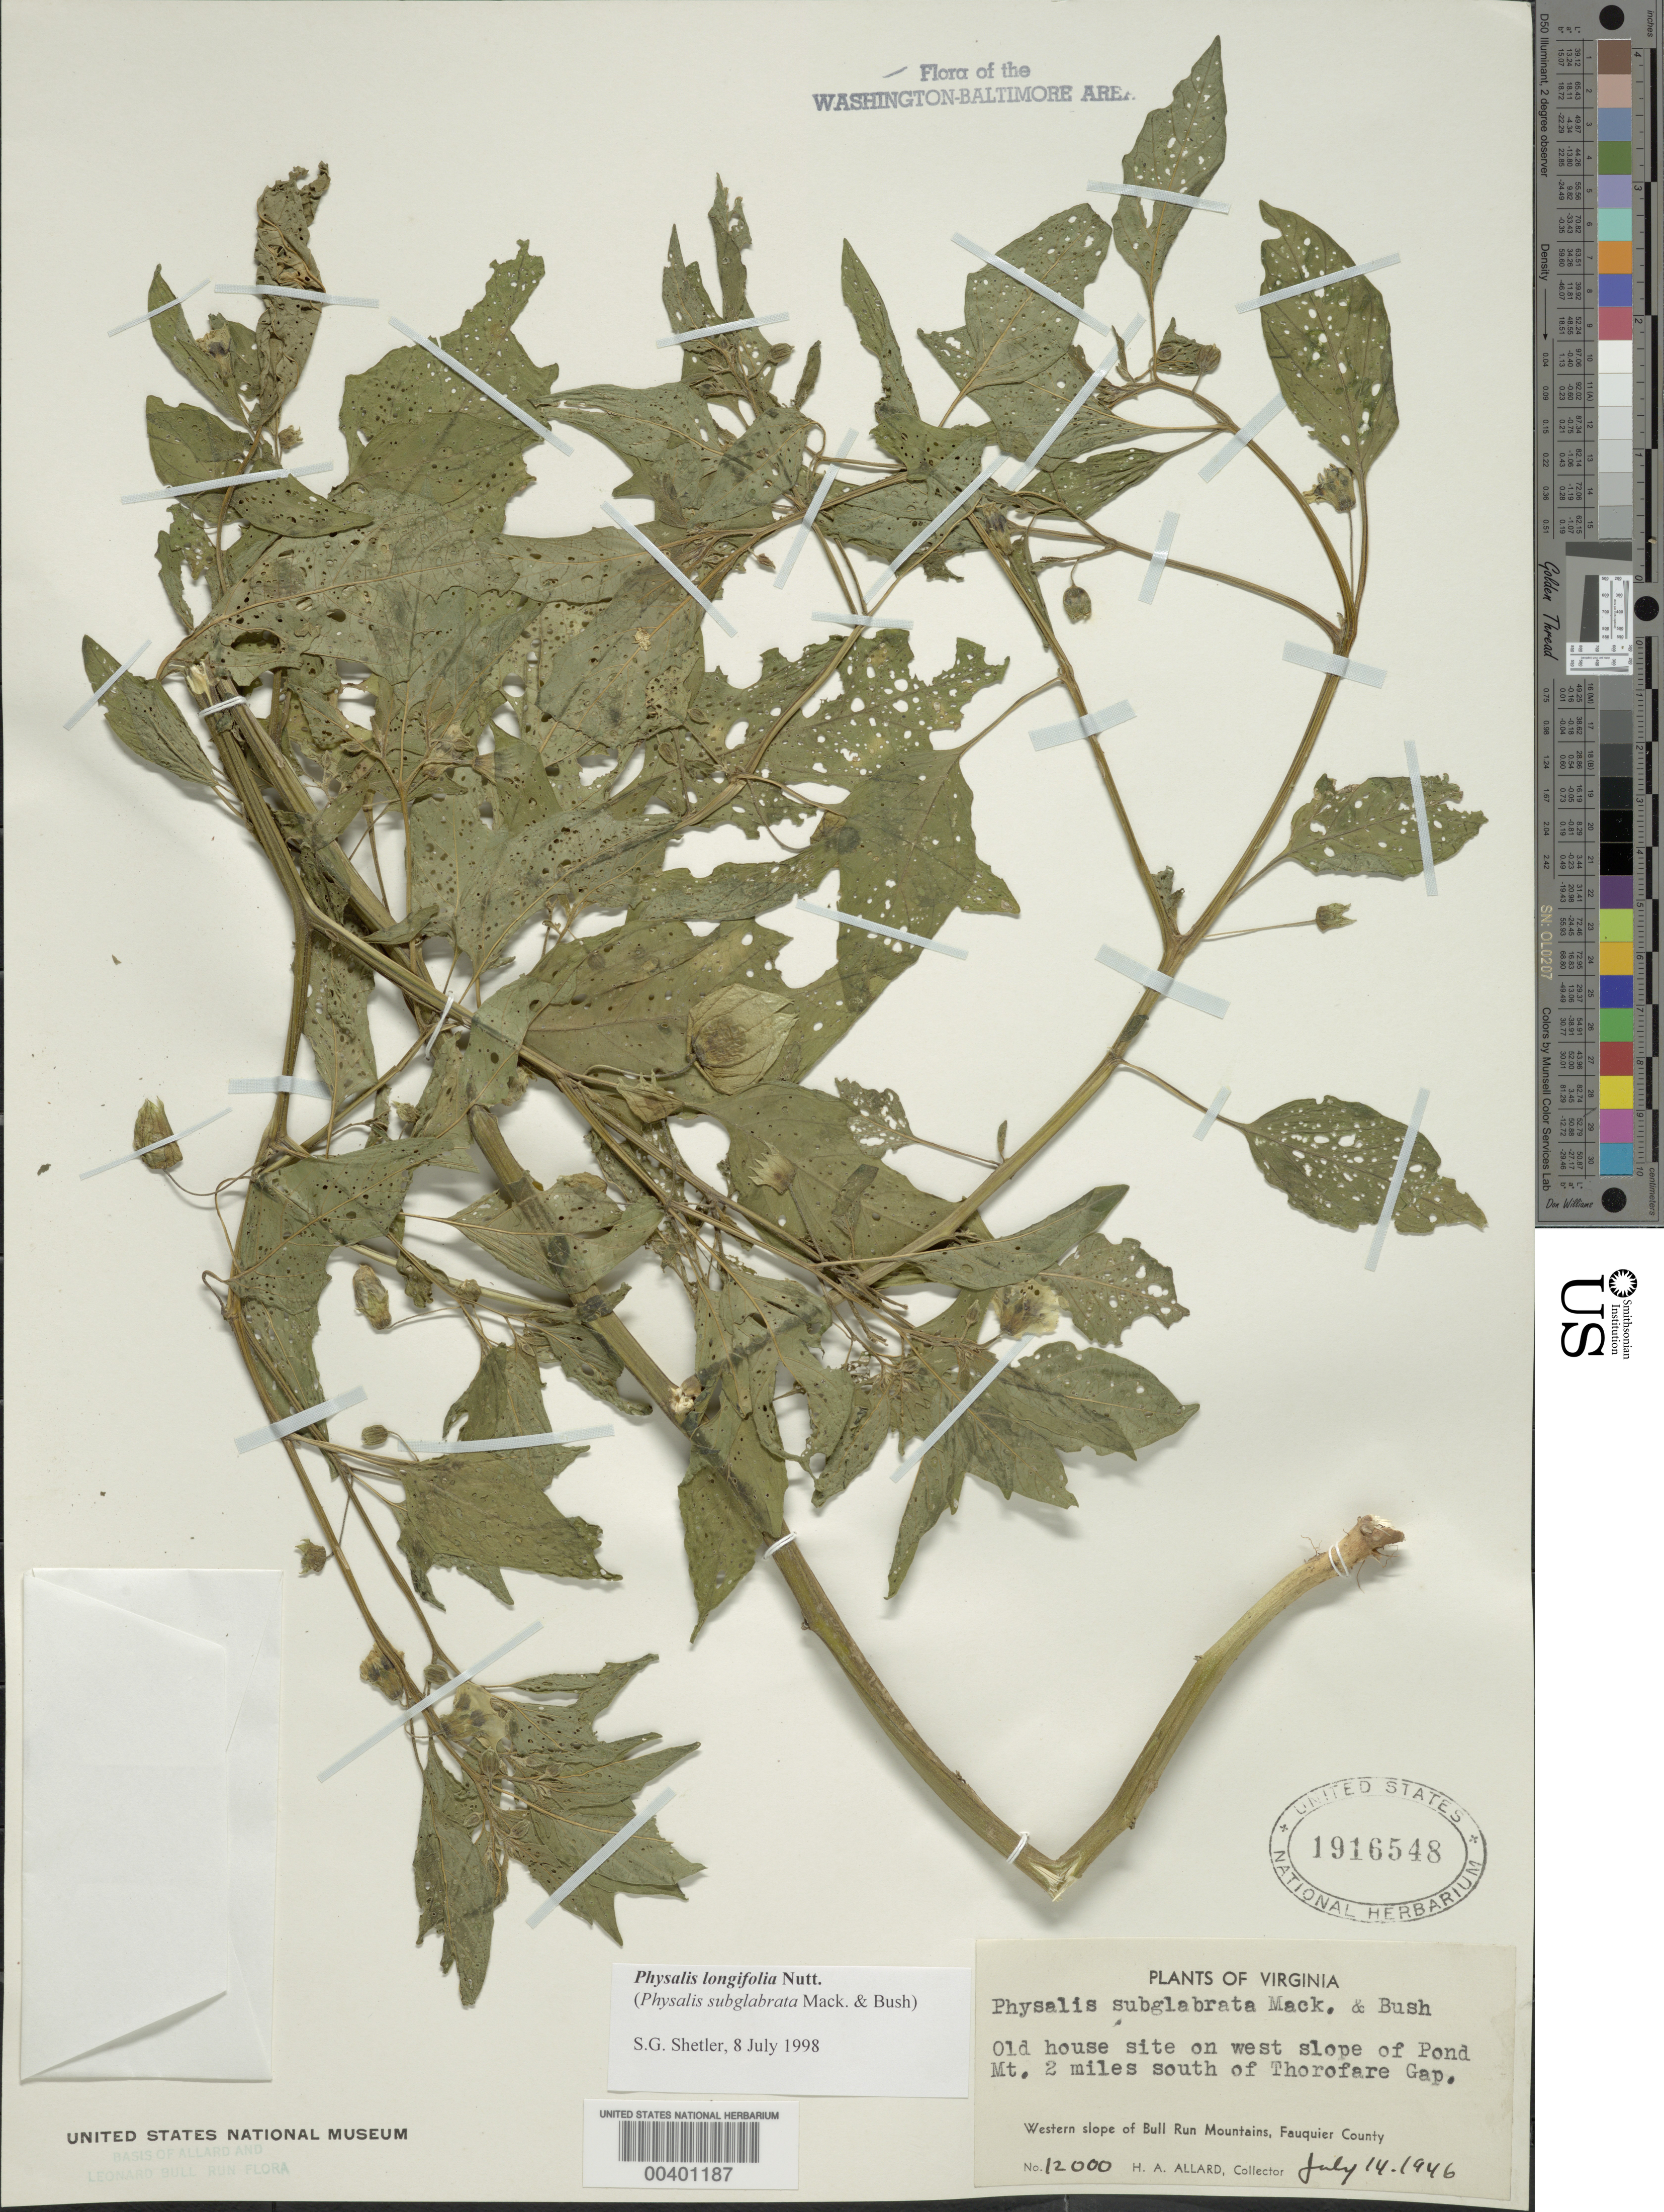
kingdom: Plantae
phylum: Tracheophyta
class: Magnoliopsida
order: Solanales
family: Solanaceae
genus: Physalis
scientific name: Physalis longifolia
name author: Nutt.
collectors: H. A. Allard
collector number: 12000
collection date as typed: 14 Jul 1946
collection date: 1946-07-14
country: United States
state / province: Virginia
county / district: Fauquier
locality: West slope of Pond Mountain, south of Thorofare Gap Bull Run Mts.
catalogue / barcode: US 1916548